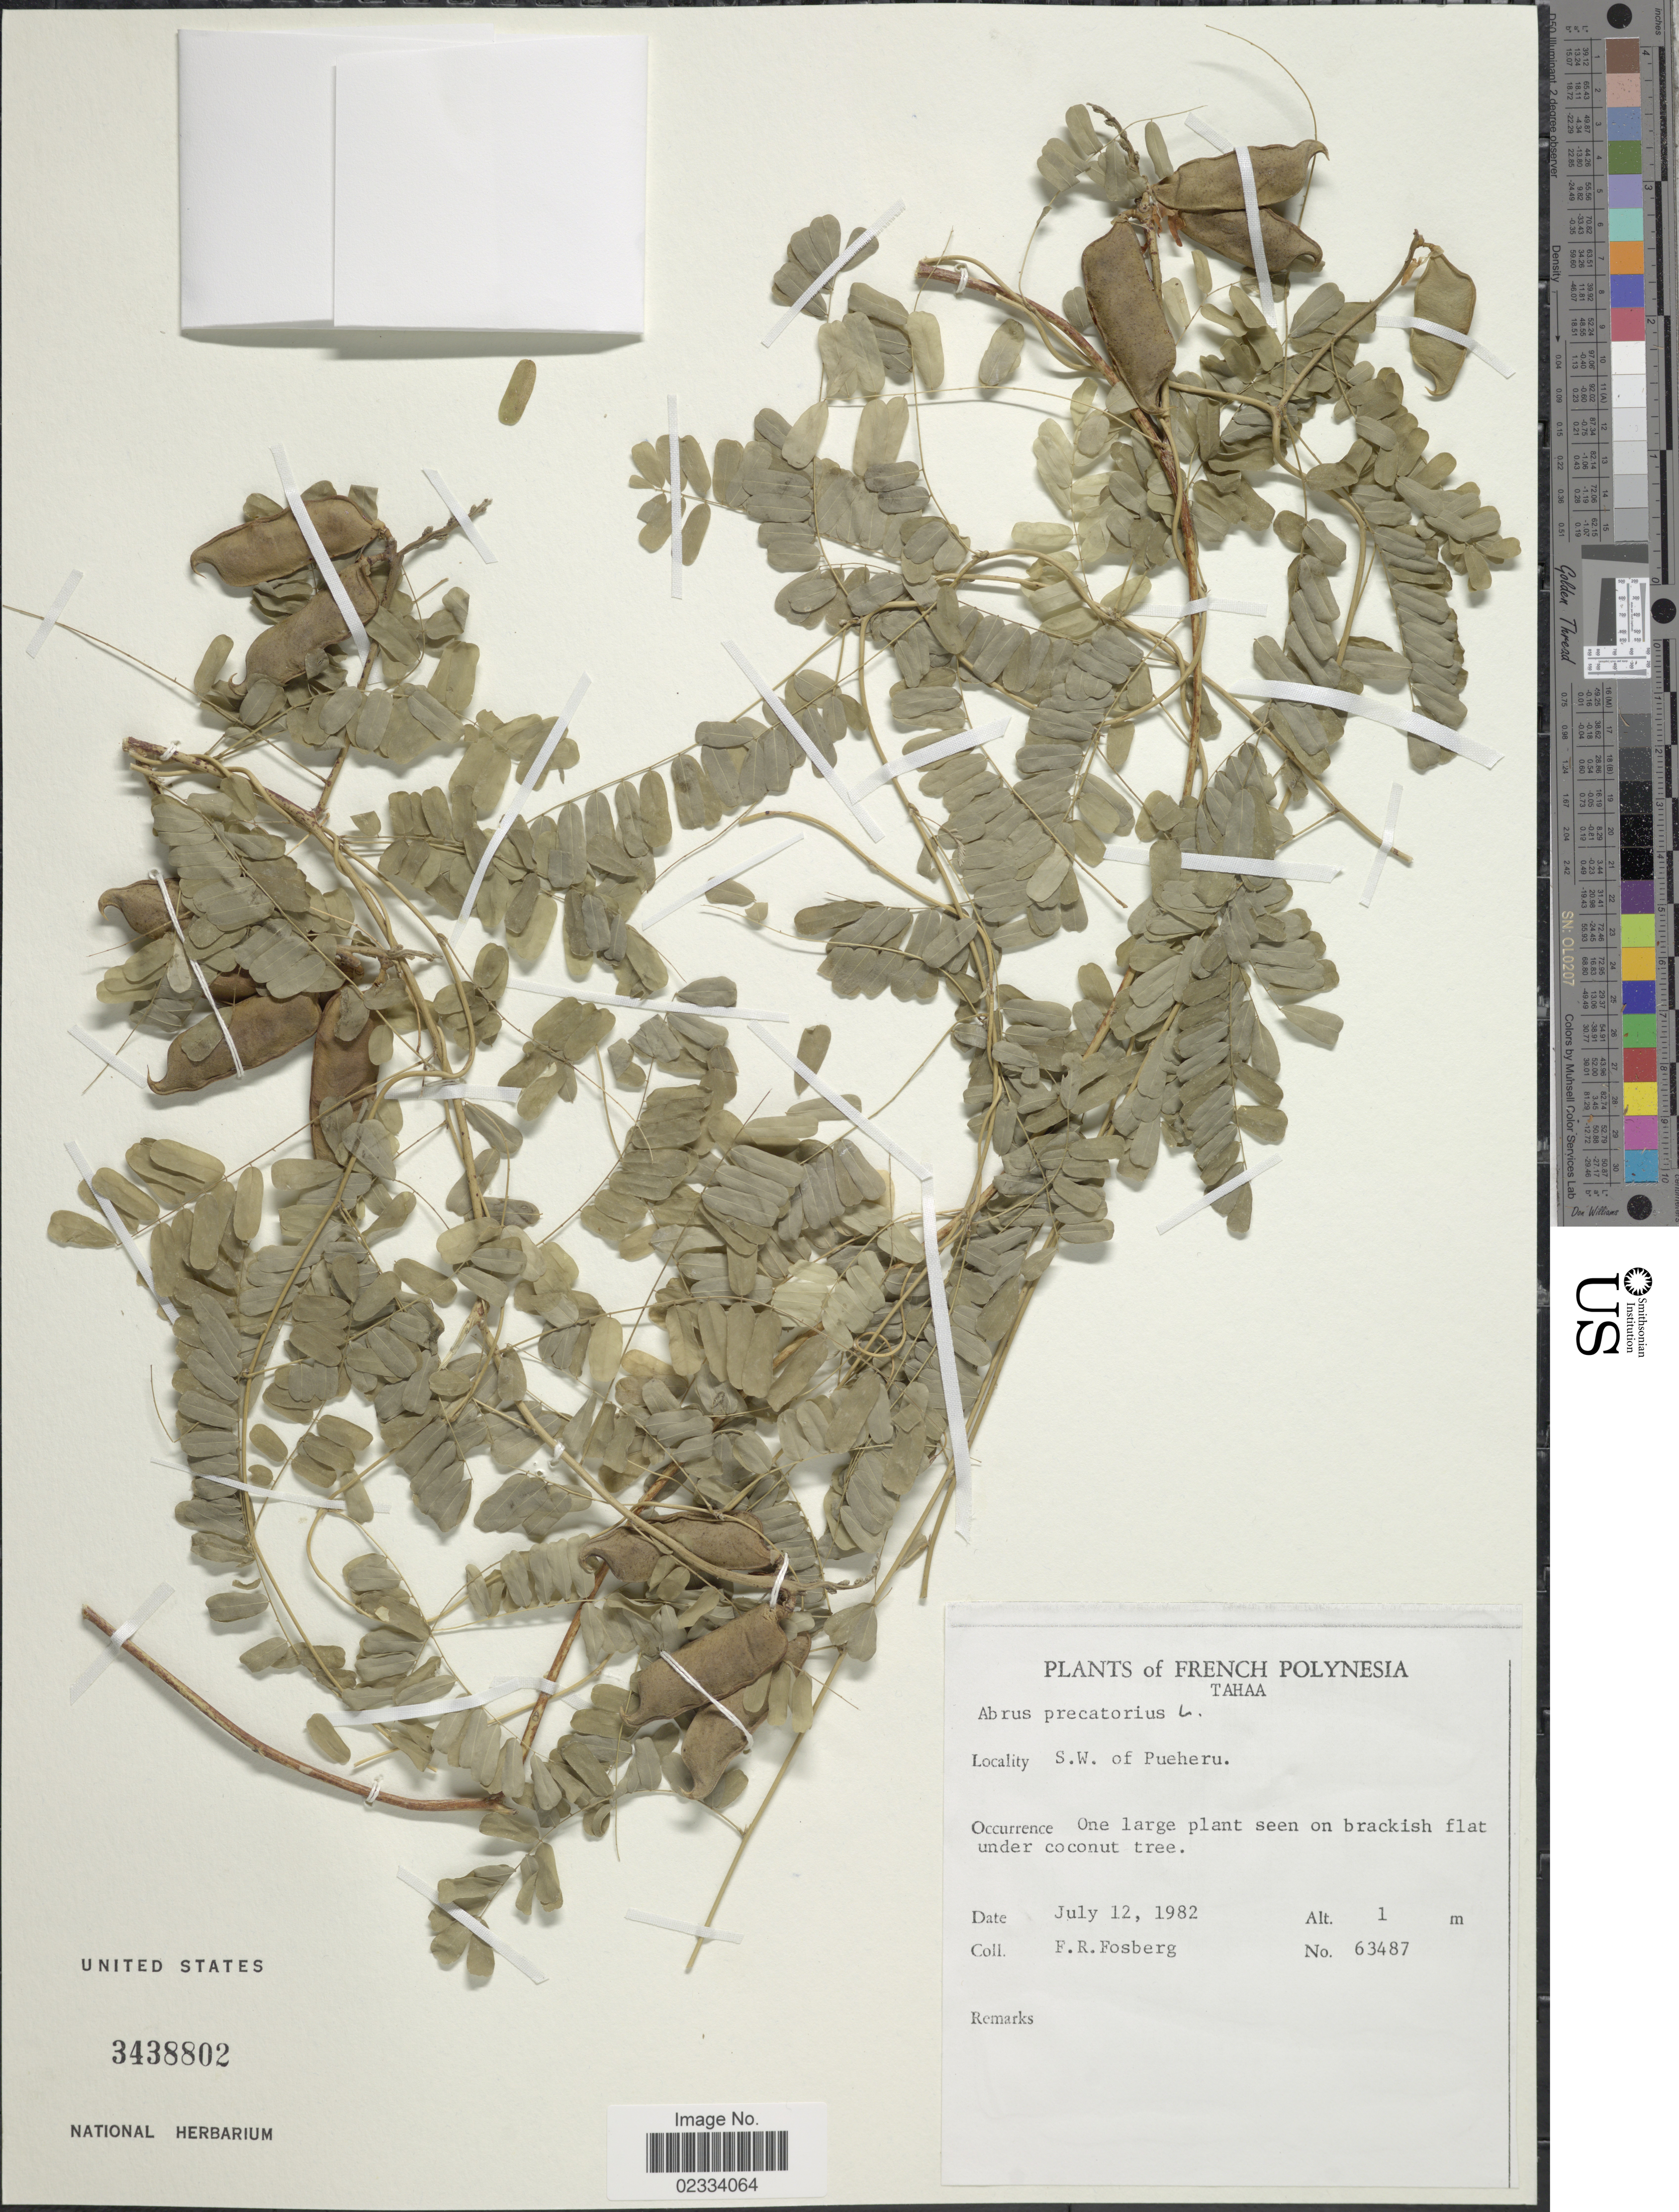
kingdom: Plantae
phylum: Tracheophyta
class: Magnoliopsida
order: Fabales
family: Fabaceae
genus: Abrus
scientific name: Abrus precatorius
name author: L.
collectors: F. R. Fosberg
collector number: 63487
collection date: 1982-07-12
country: French Polynesia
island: Tahaa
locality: Tahaa. S.W. of Pueheru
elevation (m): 1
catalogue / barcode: US 3438802